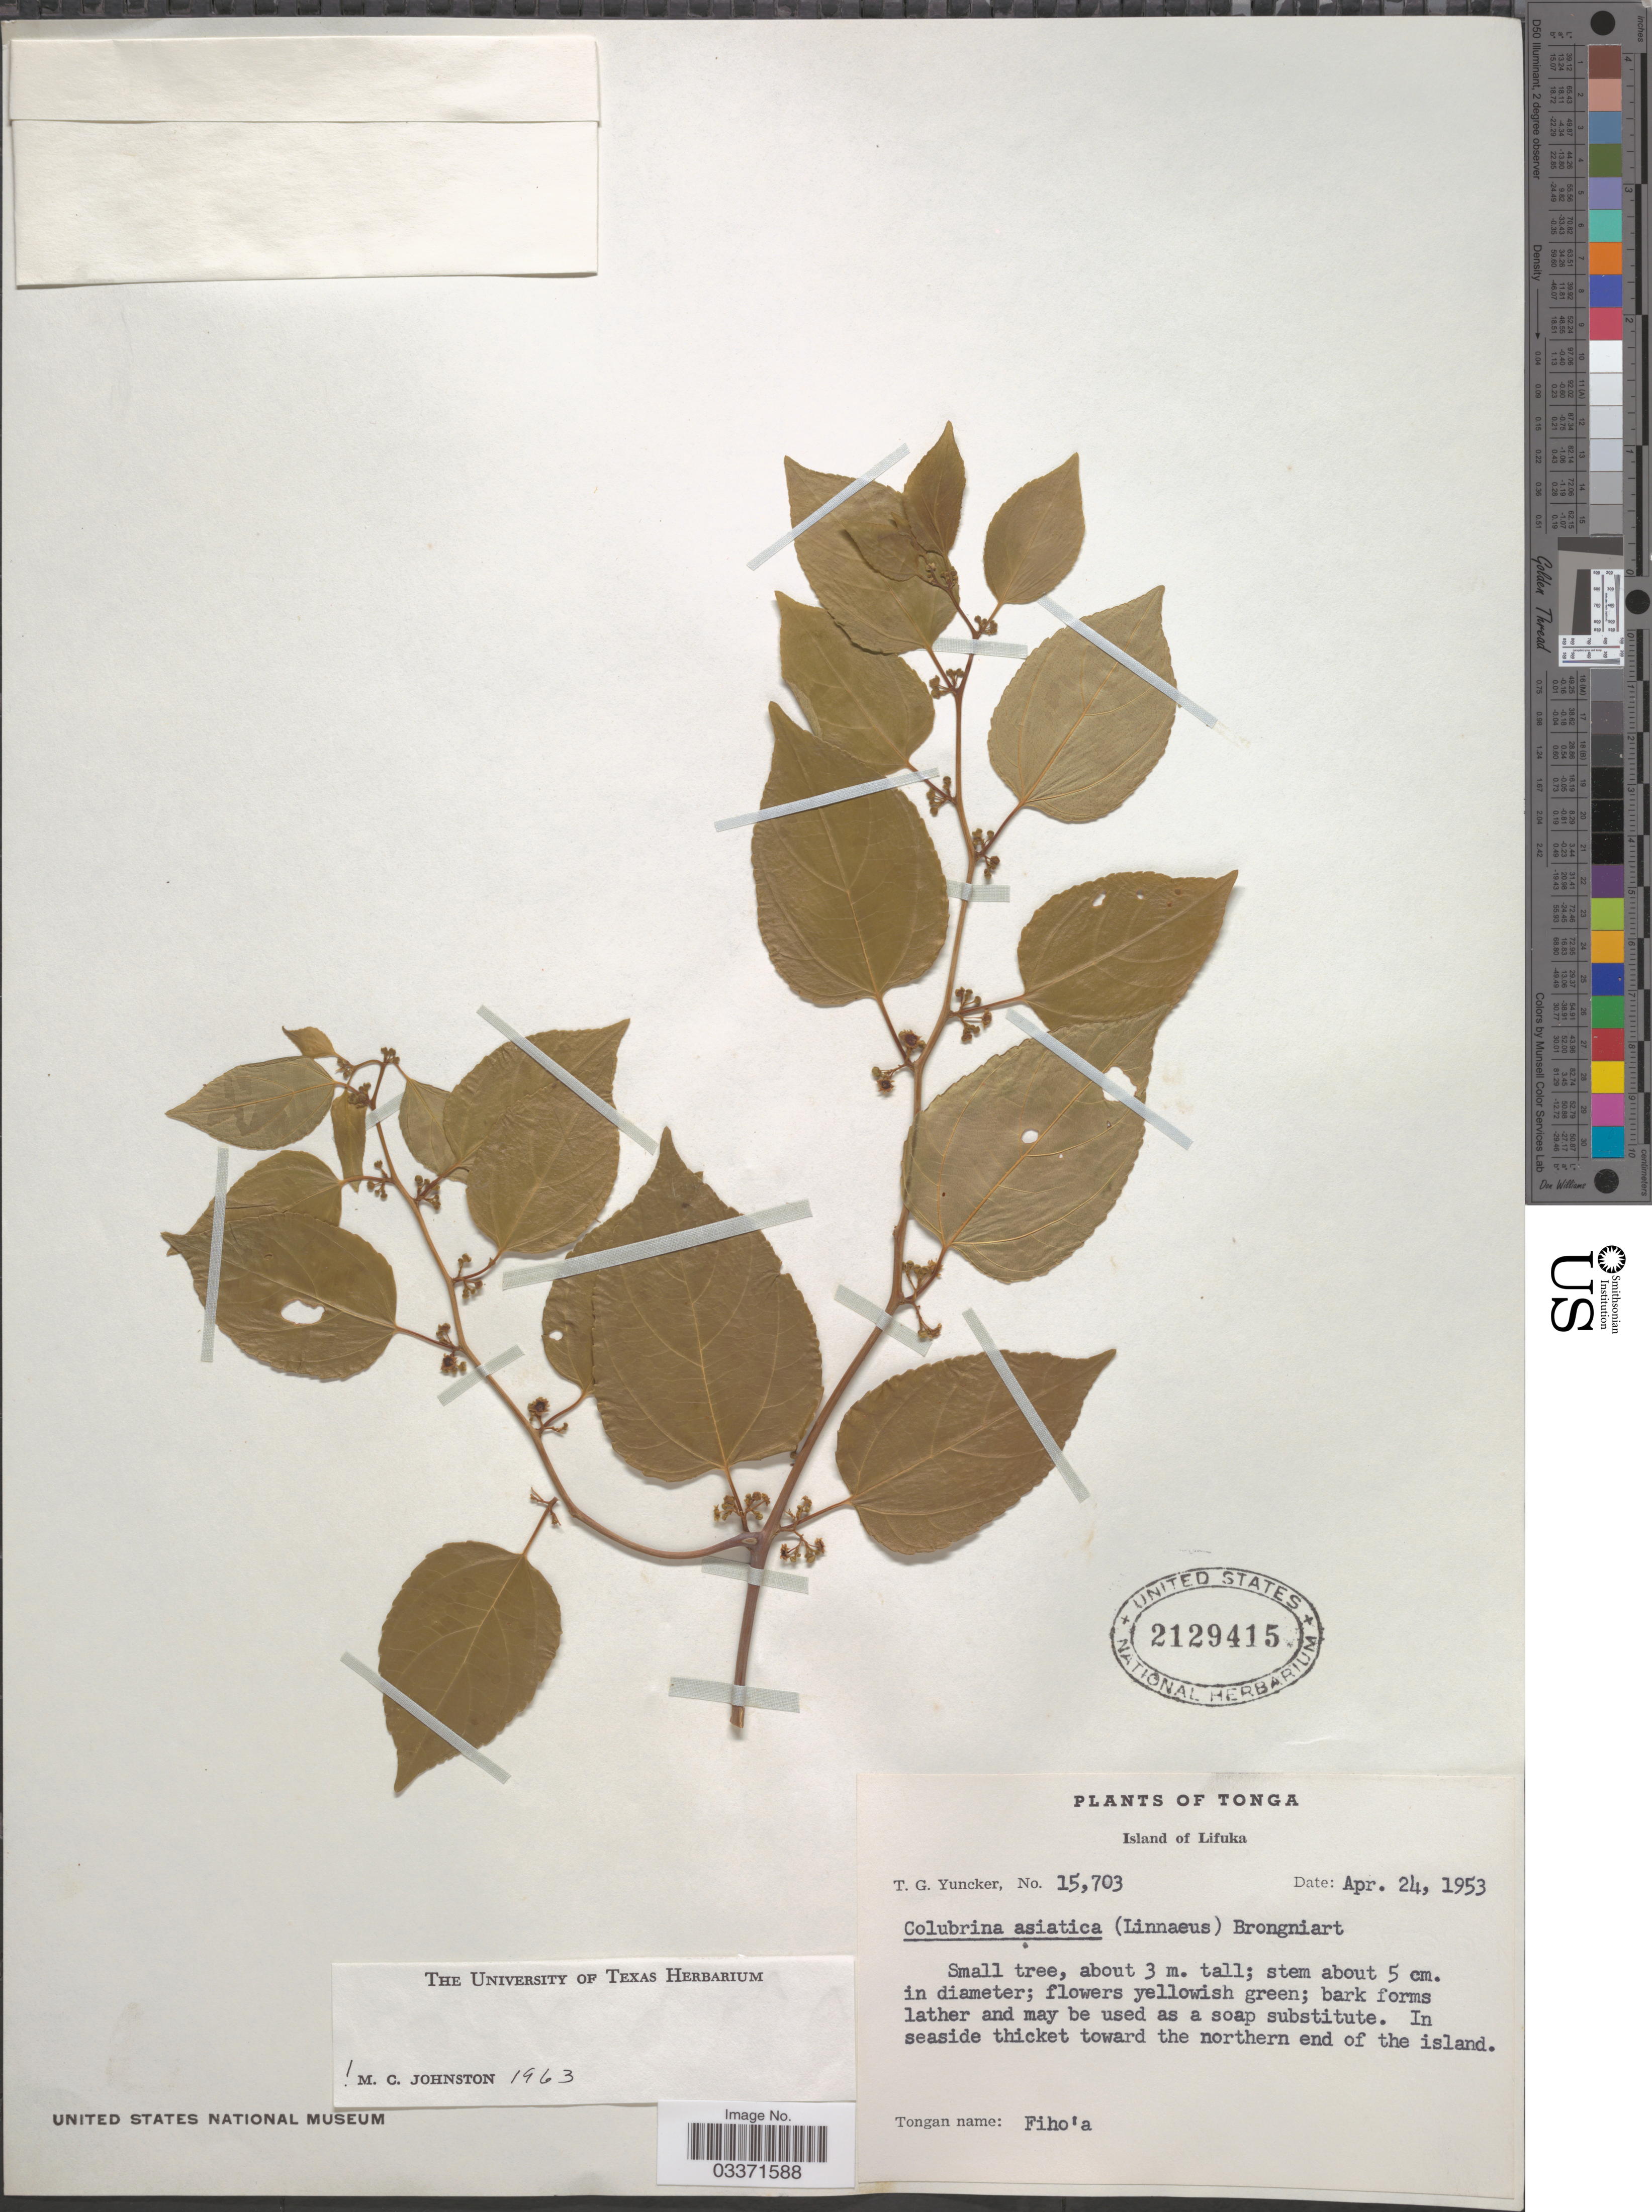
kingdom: Plantae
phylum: Tracheophyta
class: Magnoliopsida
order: Rosales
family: Rhamnaceae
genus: Colubrina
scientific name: Colubrina asiatica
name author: (L.) Brongn.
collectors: T. G. Yuncker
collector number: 15703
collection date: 1953-04-24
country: Tonga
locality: Island of Lifuka, in seaside thicket toward the northern end of the island.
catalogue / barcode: US 2129415